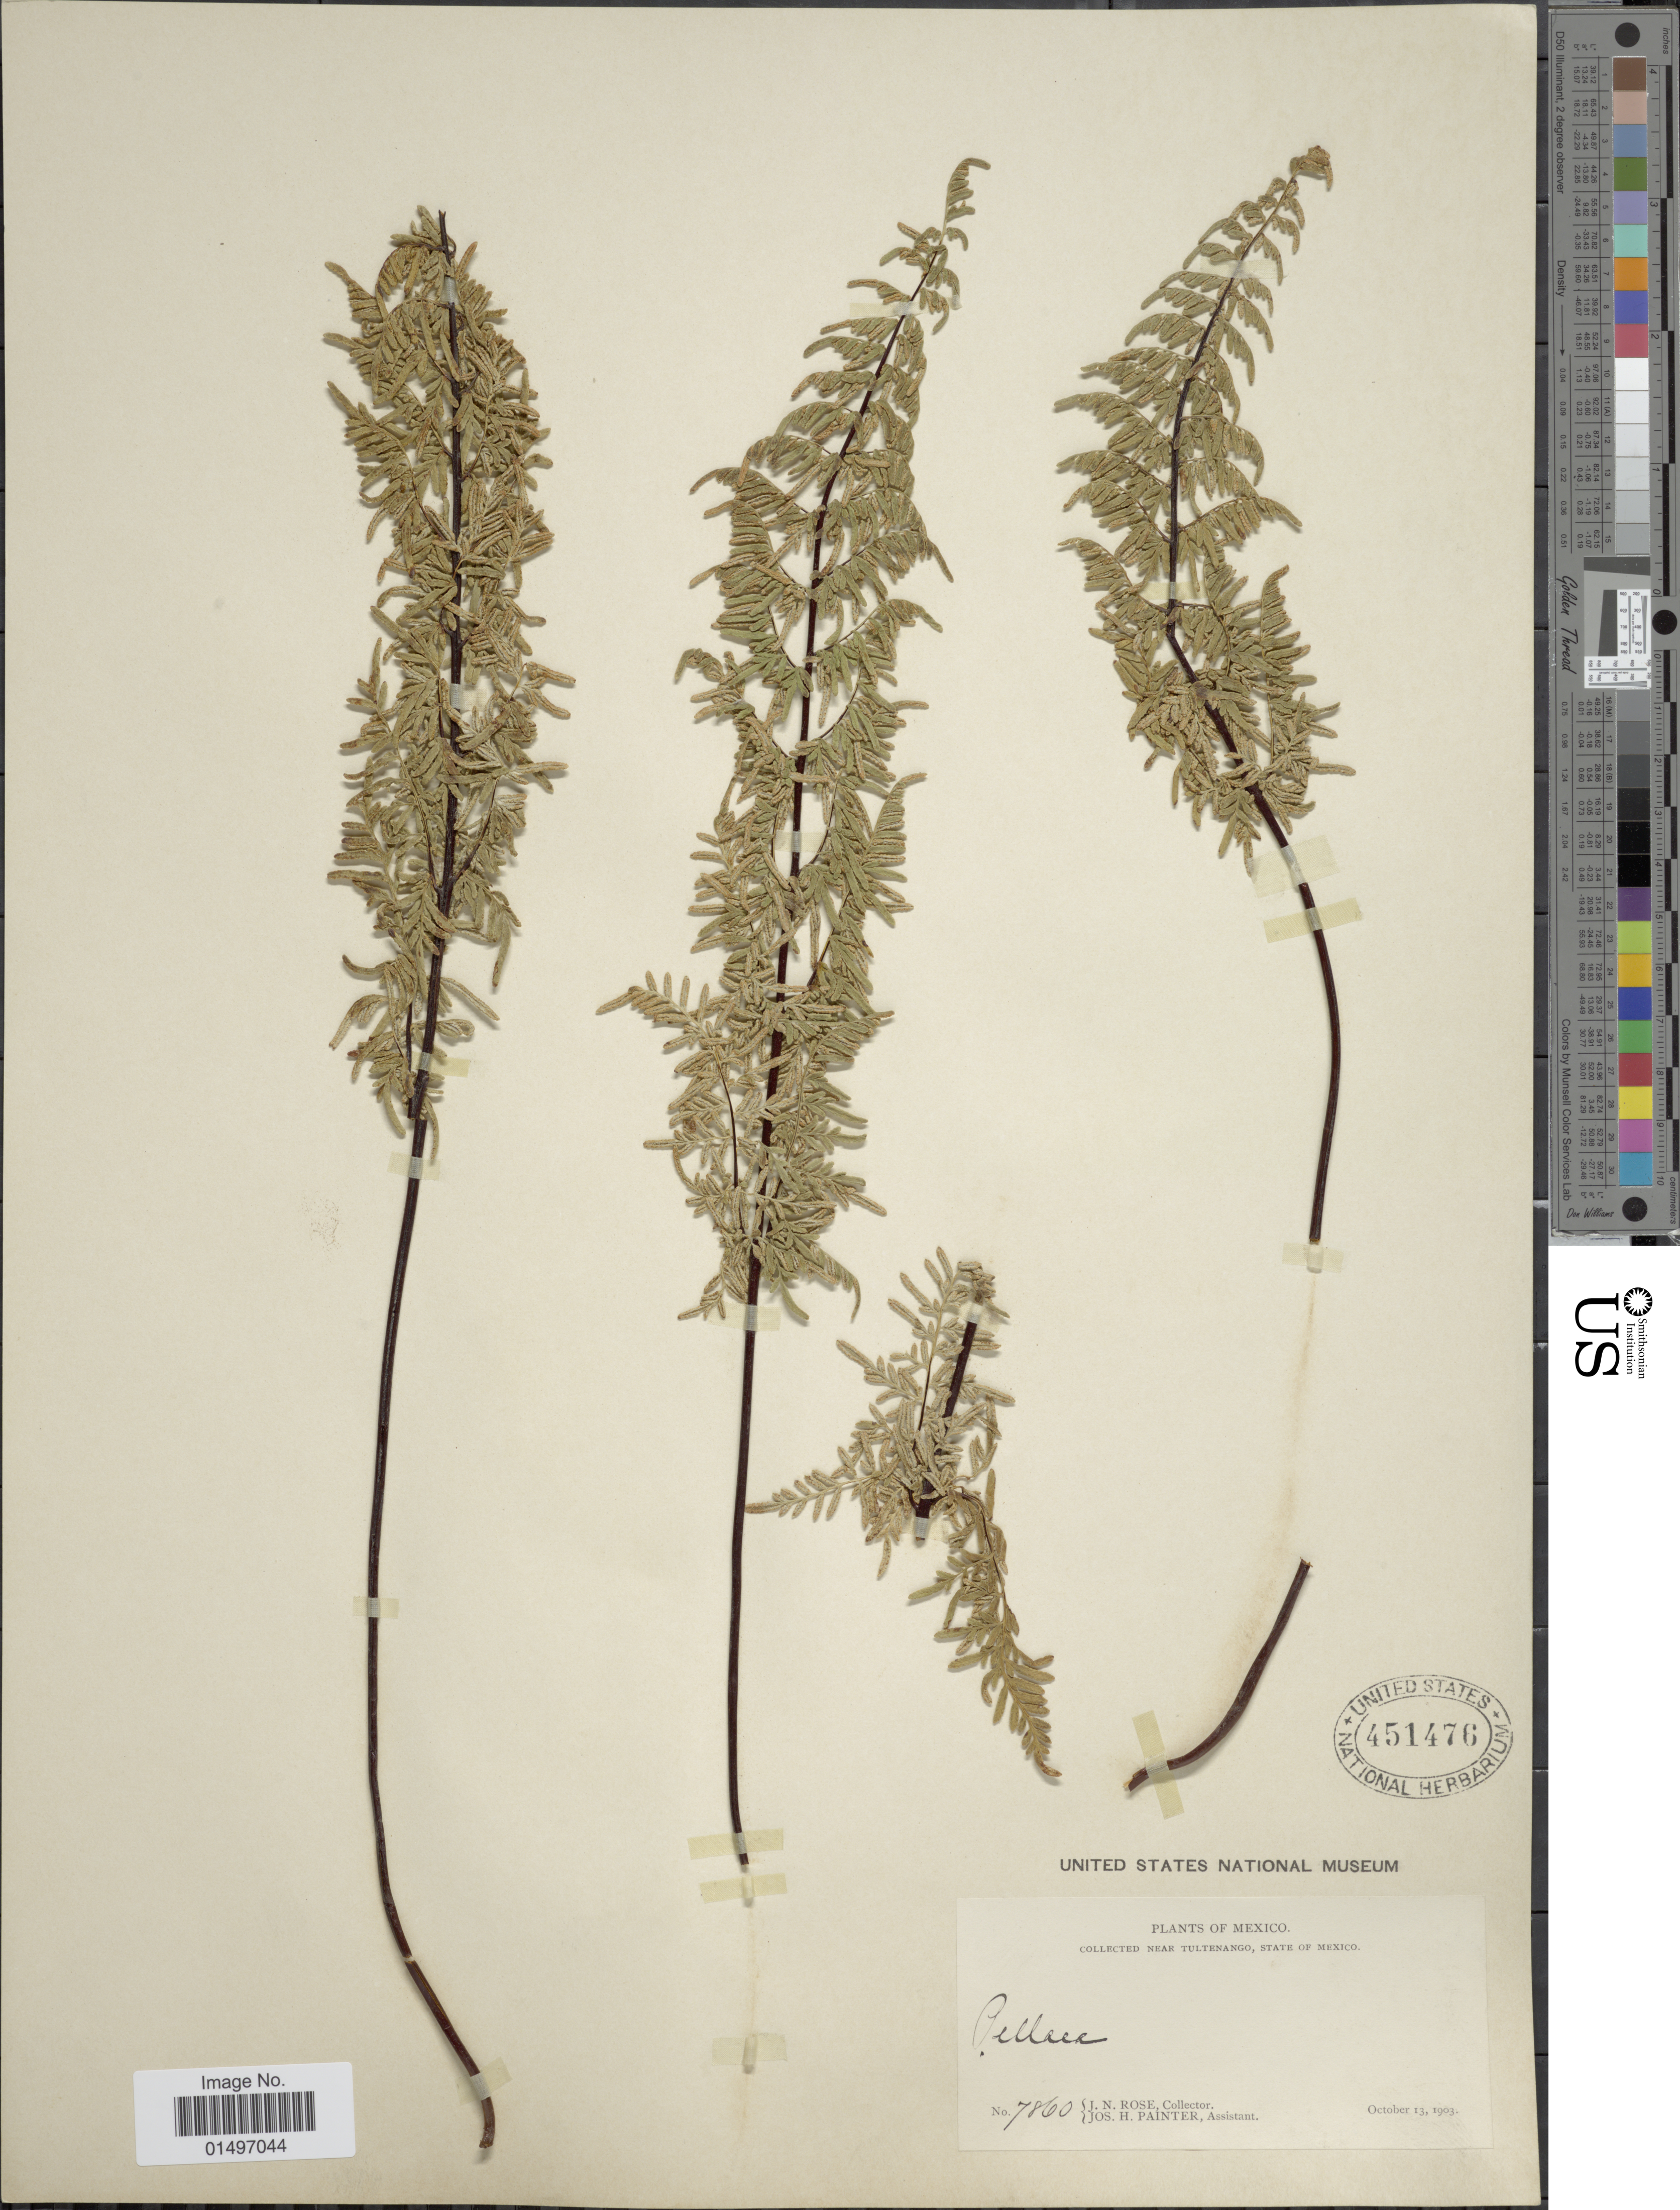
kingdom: Plantae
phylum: Tracheophyta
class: Polypodiopsida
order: Polypodiales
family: Pteridaceae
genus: Gaga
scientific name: Gaga hirsuta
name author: (Link) Fay W. Li & Windham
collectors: J. N. Rose & J. H. Painter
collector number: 7860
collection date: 1903-10-13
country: Mexico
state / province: México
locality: Mexico, near Tultenango.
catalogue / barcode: US 451476